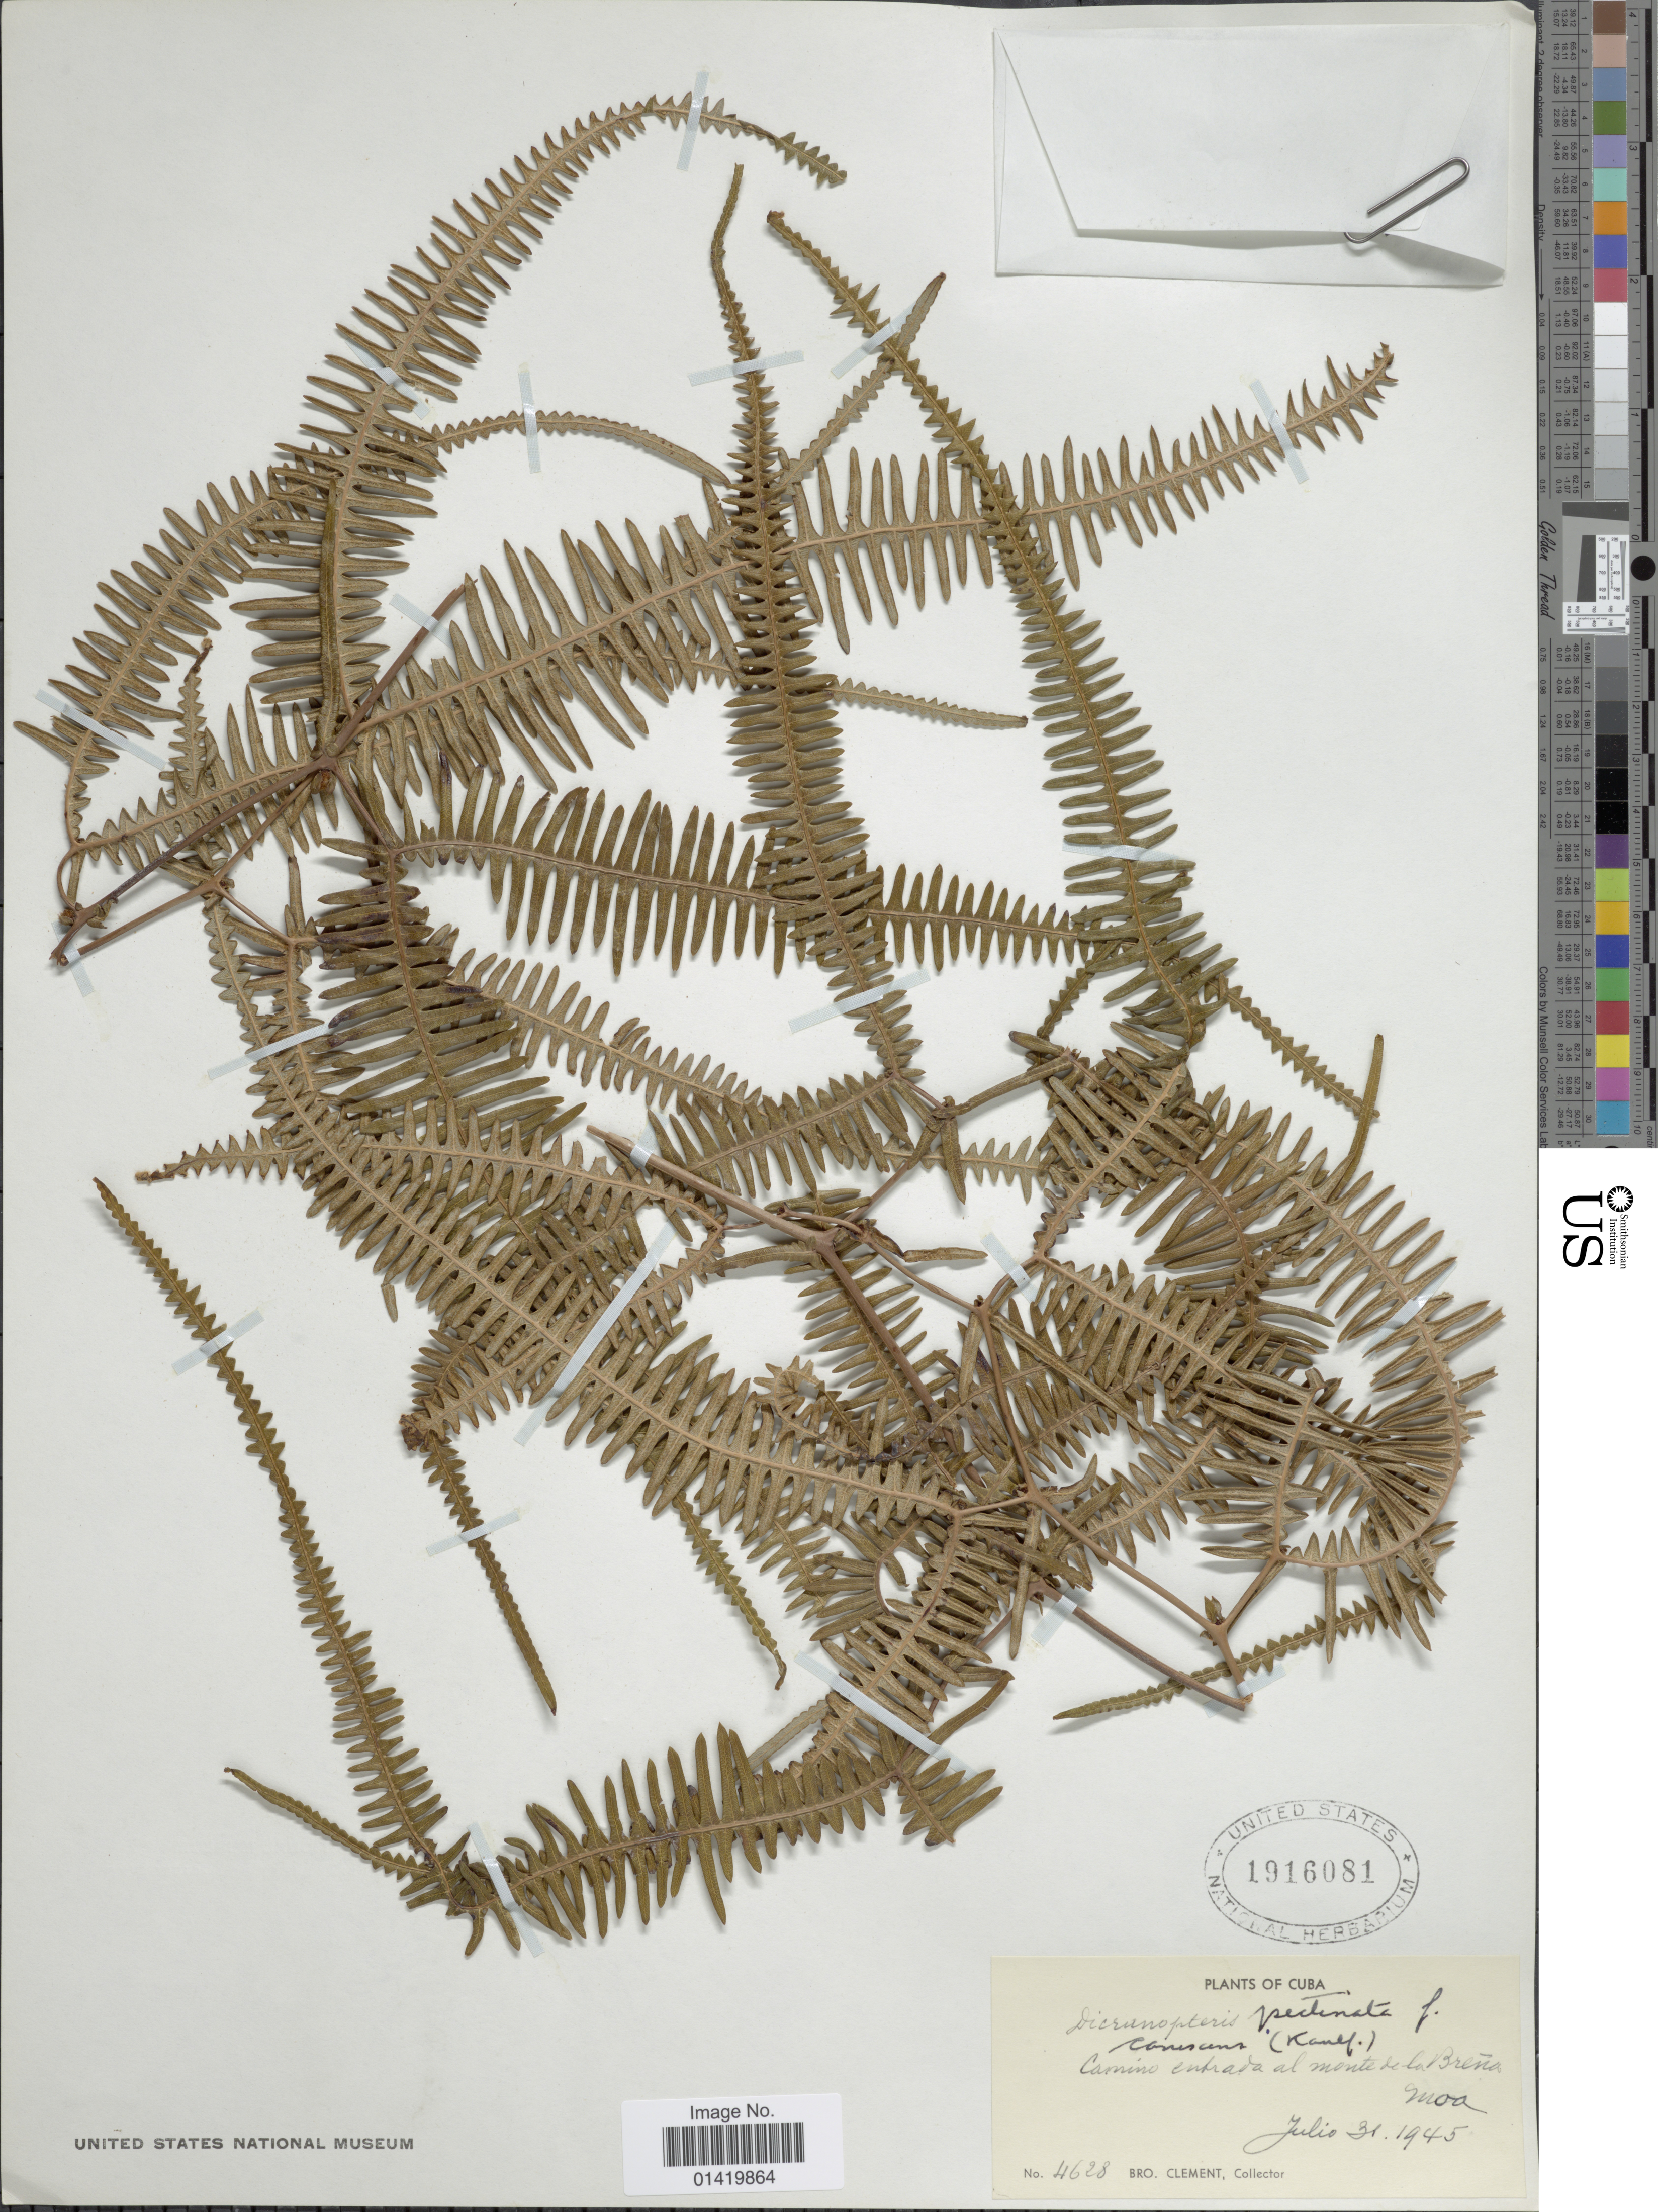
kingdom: Plantae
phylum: Tracheophyta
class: Polypodiopsida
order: Gleicheniales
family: Gleicheniaceae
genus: Gleichenella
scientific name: Gleichenella pectinata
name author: (Willd.) Ching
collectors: B. Clement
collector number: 4628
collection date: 1945-07-31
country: Cuba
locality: Camino entrada al monte de la Breña, Moa.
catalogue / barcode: US 1916081